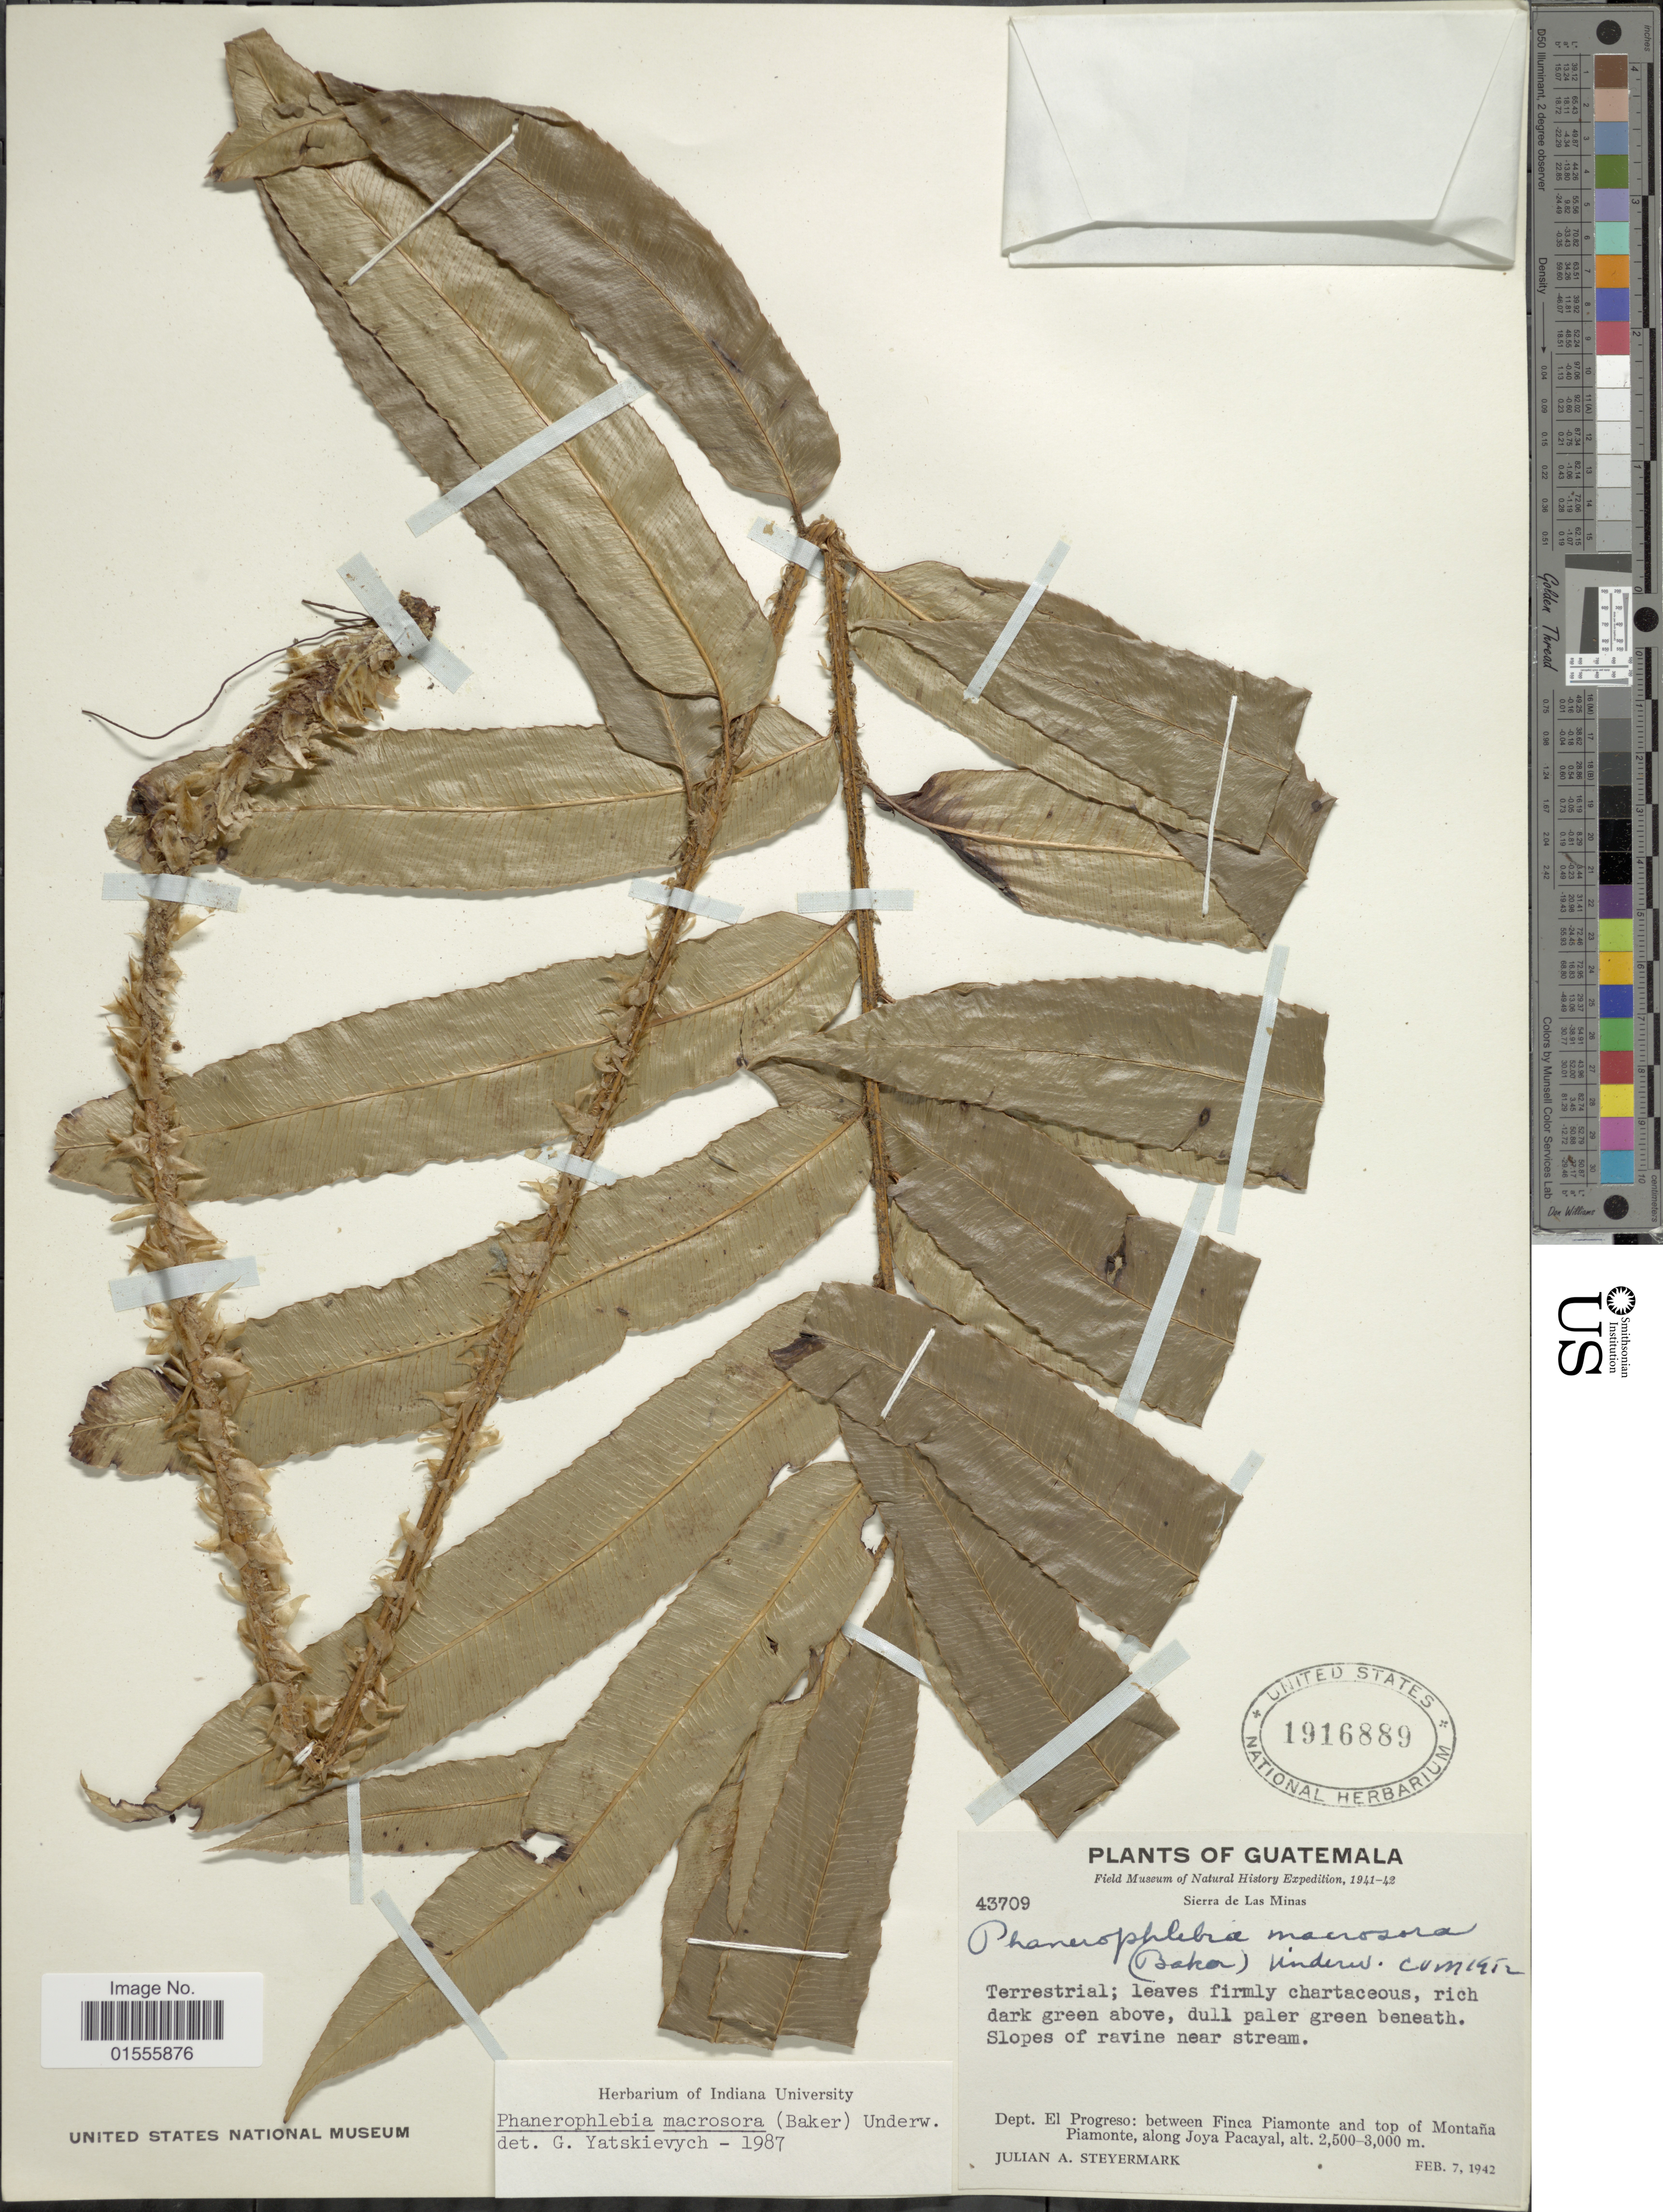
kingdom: Plantae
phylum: Tracheophyta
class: Polypodiopsida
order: Polypodiales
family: Dryopteridaceae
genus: Phanerophlebia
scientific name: Phanerophlebia macrosora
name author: (Baker) Underw.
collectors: J. Steyermark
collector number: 43709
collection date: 1942-02-07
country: Guatemala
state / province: El Progreso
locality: Slopes of ravine near stream, Dept El Progreso: between Piamonte and top of Montaña Piamonte, along Joya Pacayal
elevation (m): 2500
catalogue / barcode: US 1916889